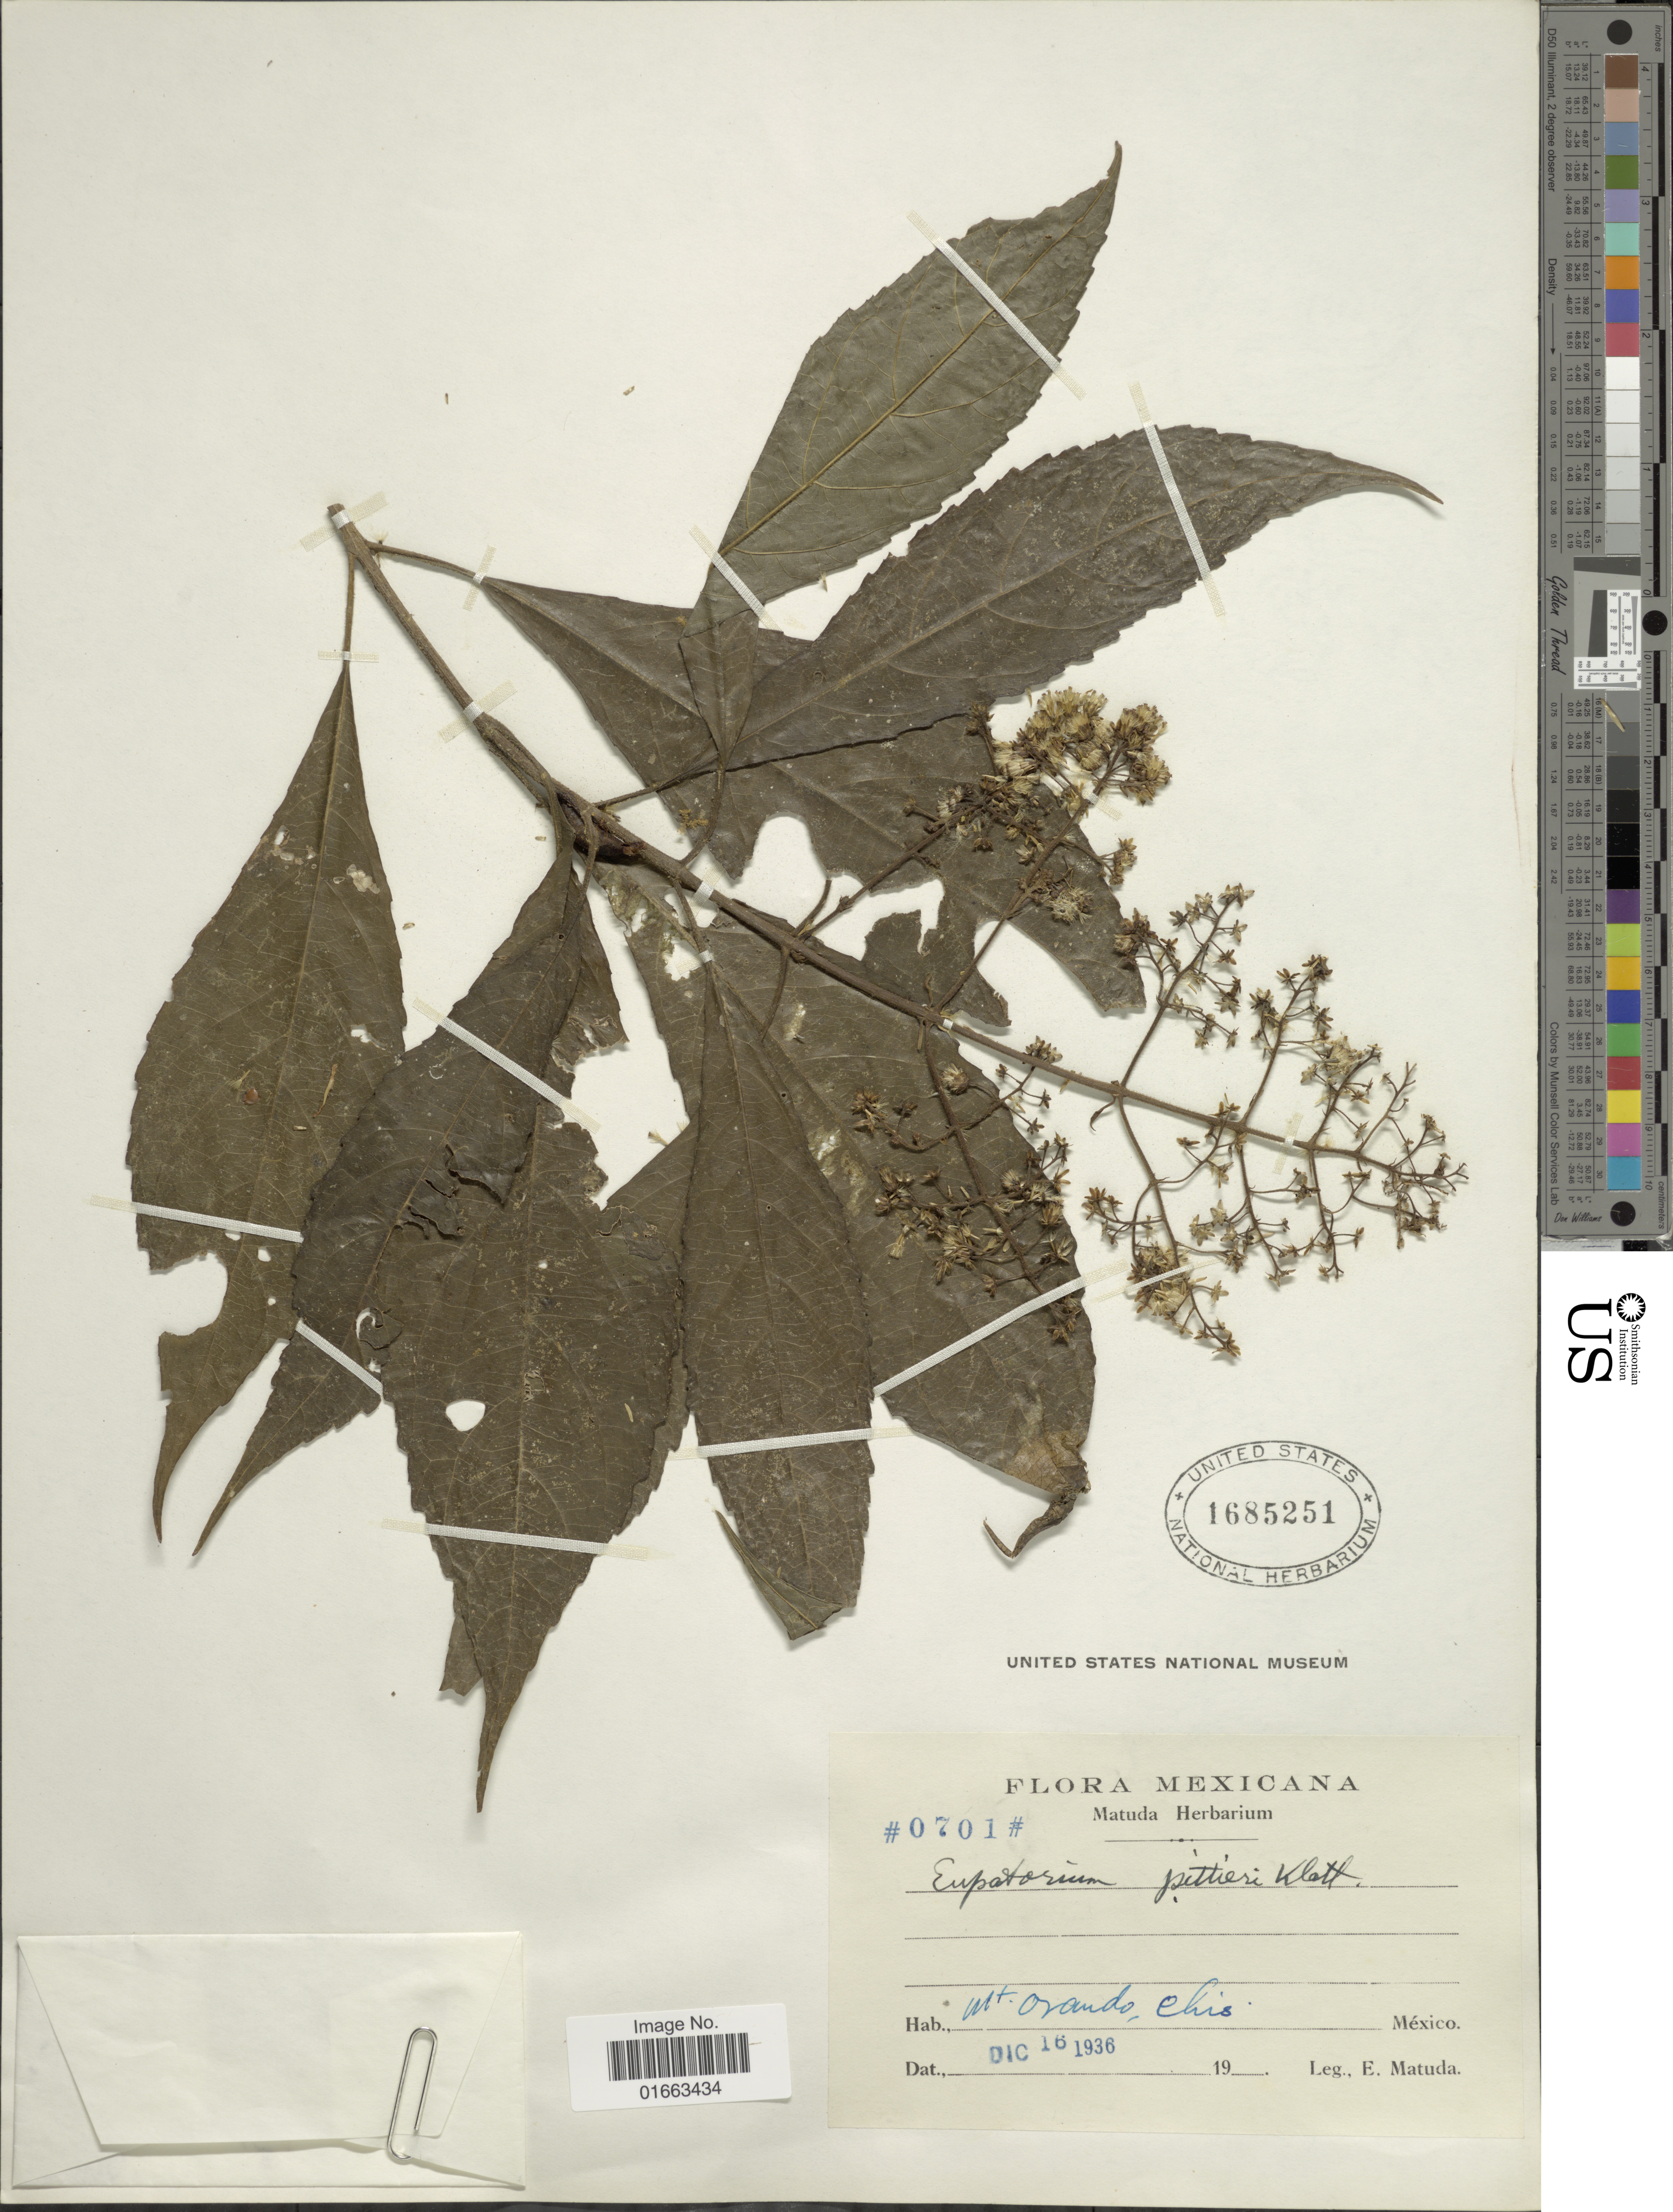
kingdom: Plantae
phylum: Tracheophyta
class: Magnoliopsida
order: Asterales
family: Asteraceae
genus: Koanophyllon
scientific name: Koanophyllon galeottii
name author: (B.L. Rob.) R.M. King & H. Rob.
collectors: E. Matuda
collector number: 0701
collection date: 1939-12-16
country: Mexico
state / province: Chiapas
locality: Mt. Orando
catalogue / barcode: US 1685251